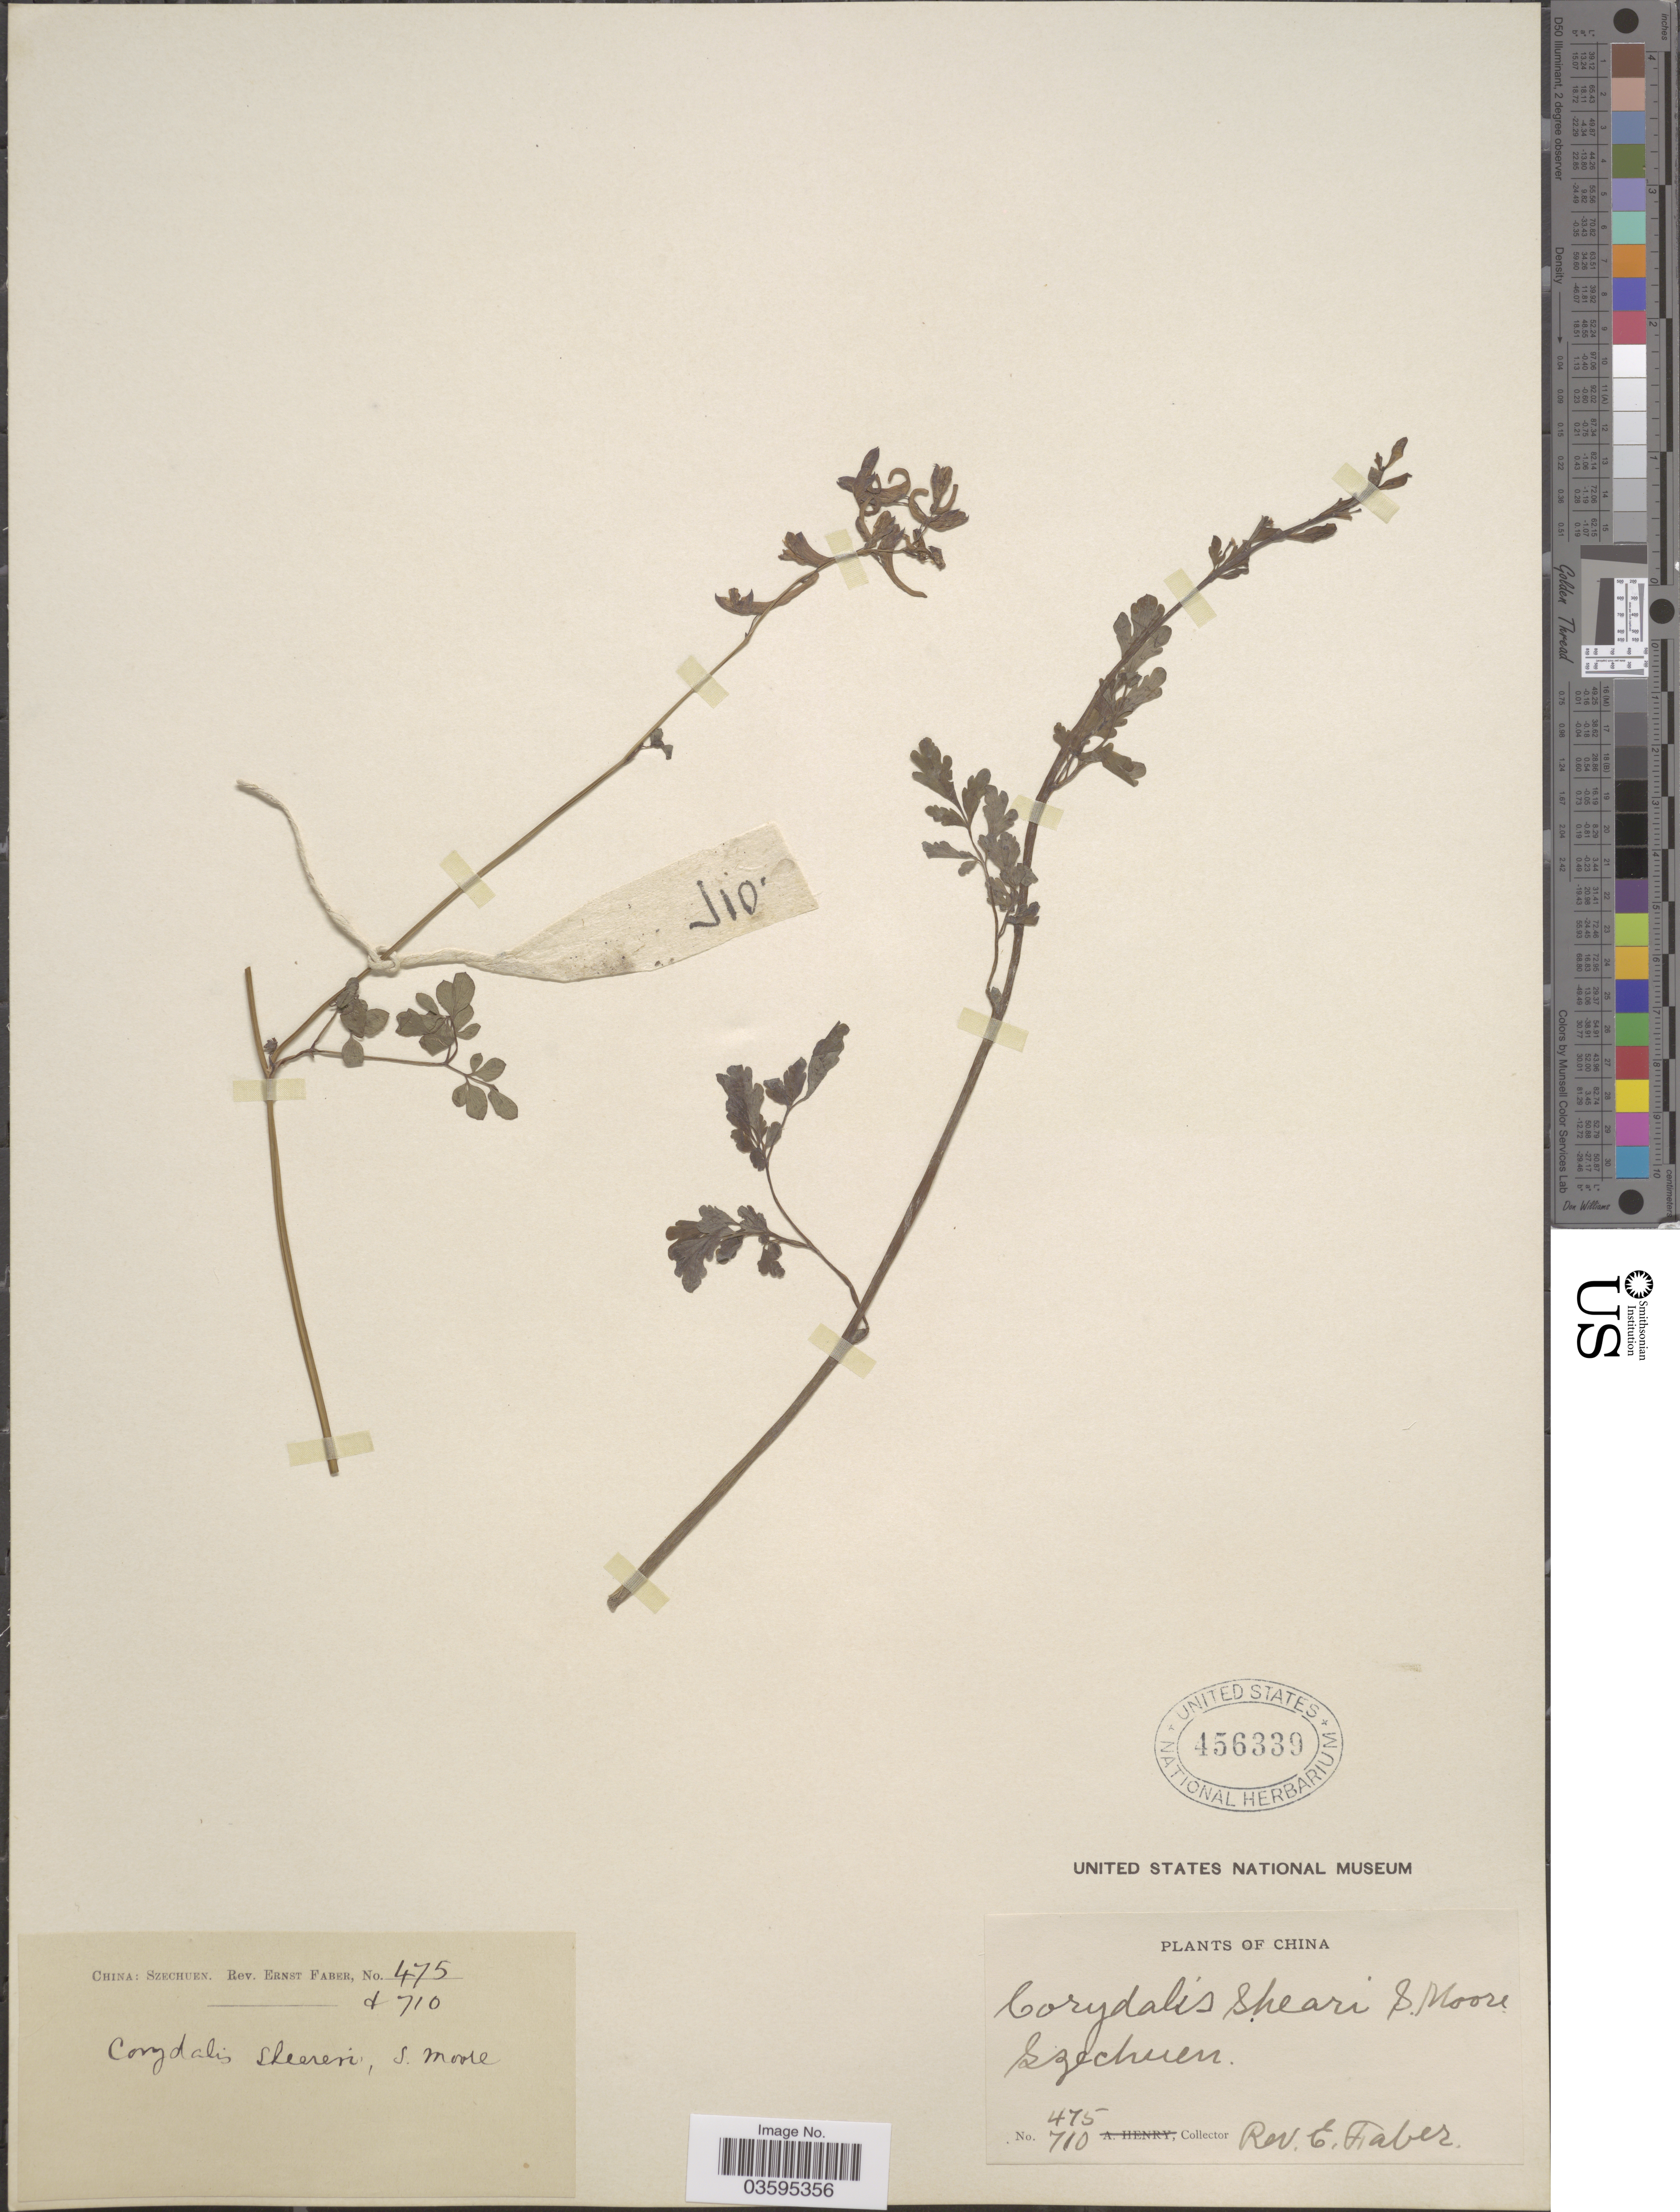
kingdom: Plantae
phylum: Tracheophyta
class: Magnoliopsida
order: Ranunculales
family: Papaveraceae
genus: Corydalis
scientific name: Corydalis sheareri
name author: S. Moore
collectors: E. Faber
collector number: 475/710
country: China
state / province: Sichuan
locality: Szechuen.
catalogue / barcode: US 456339